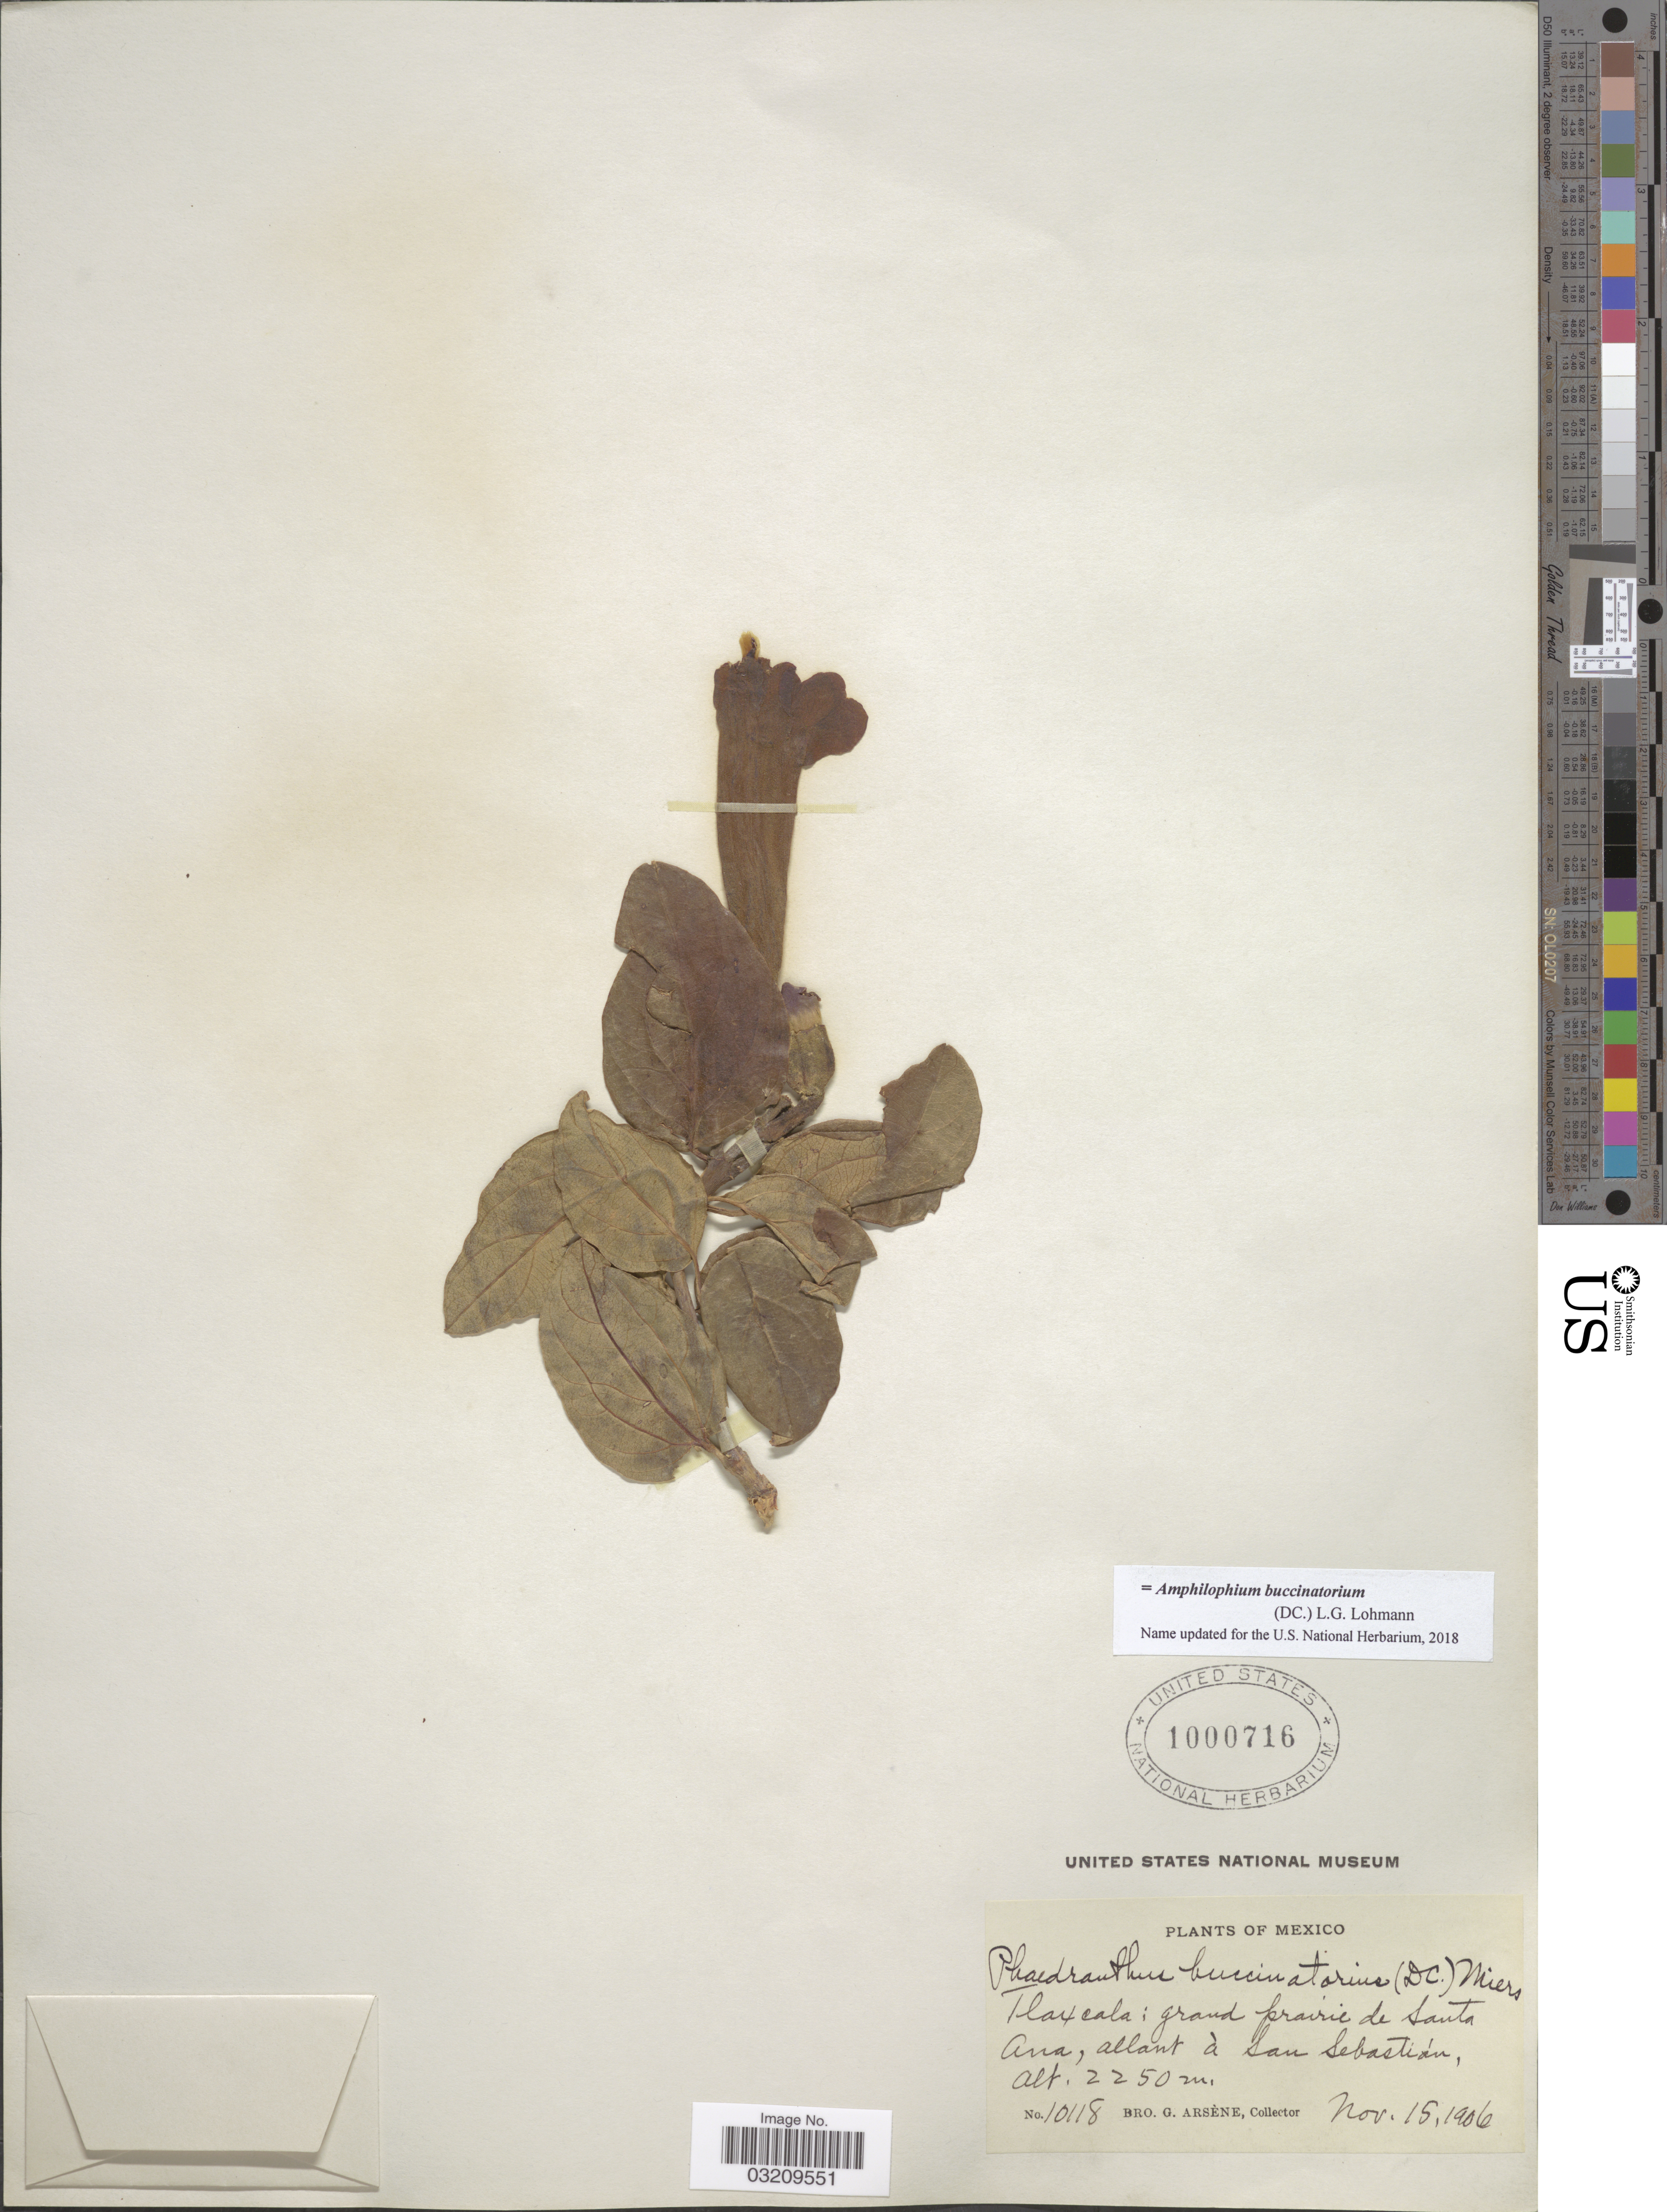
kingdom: Plantae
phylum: Tracheophyta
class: Magnoliopsida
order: Lamiales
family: Bignoniaceae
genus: Amphilophium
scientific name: Amphilophium buccinatorium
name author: (DC.) L.G. Lohmann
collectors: Bro. G. Arsène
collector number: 10118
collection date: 1906-11-15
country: Mexico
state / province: Tlaxcala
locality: Grand prairie de Santa Ana, allant à San Sebastián.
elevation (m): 2250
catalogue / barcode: US 1000716